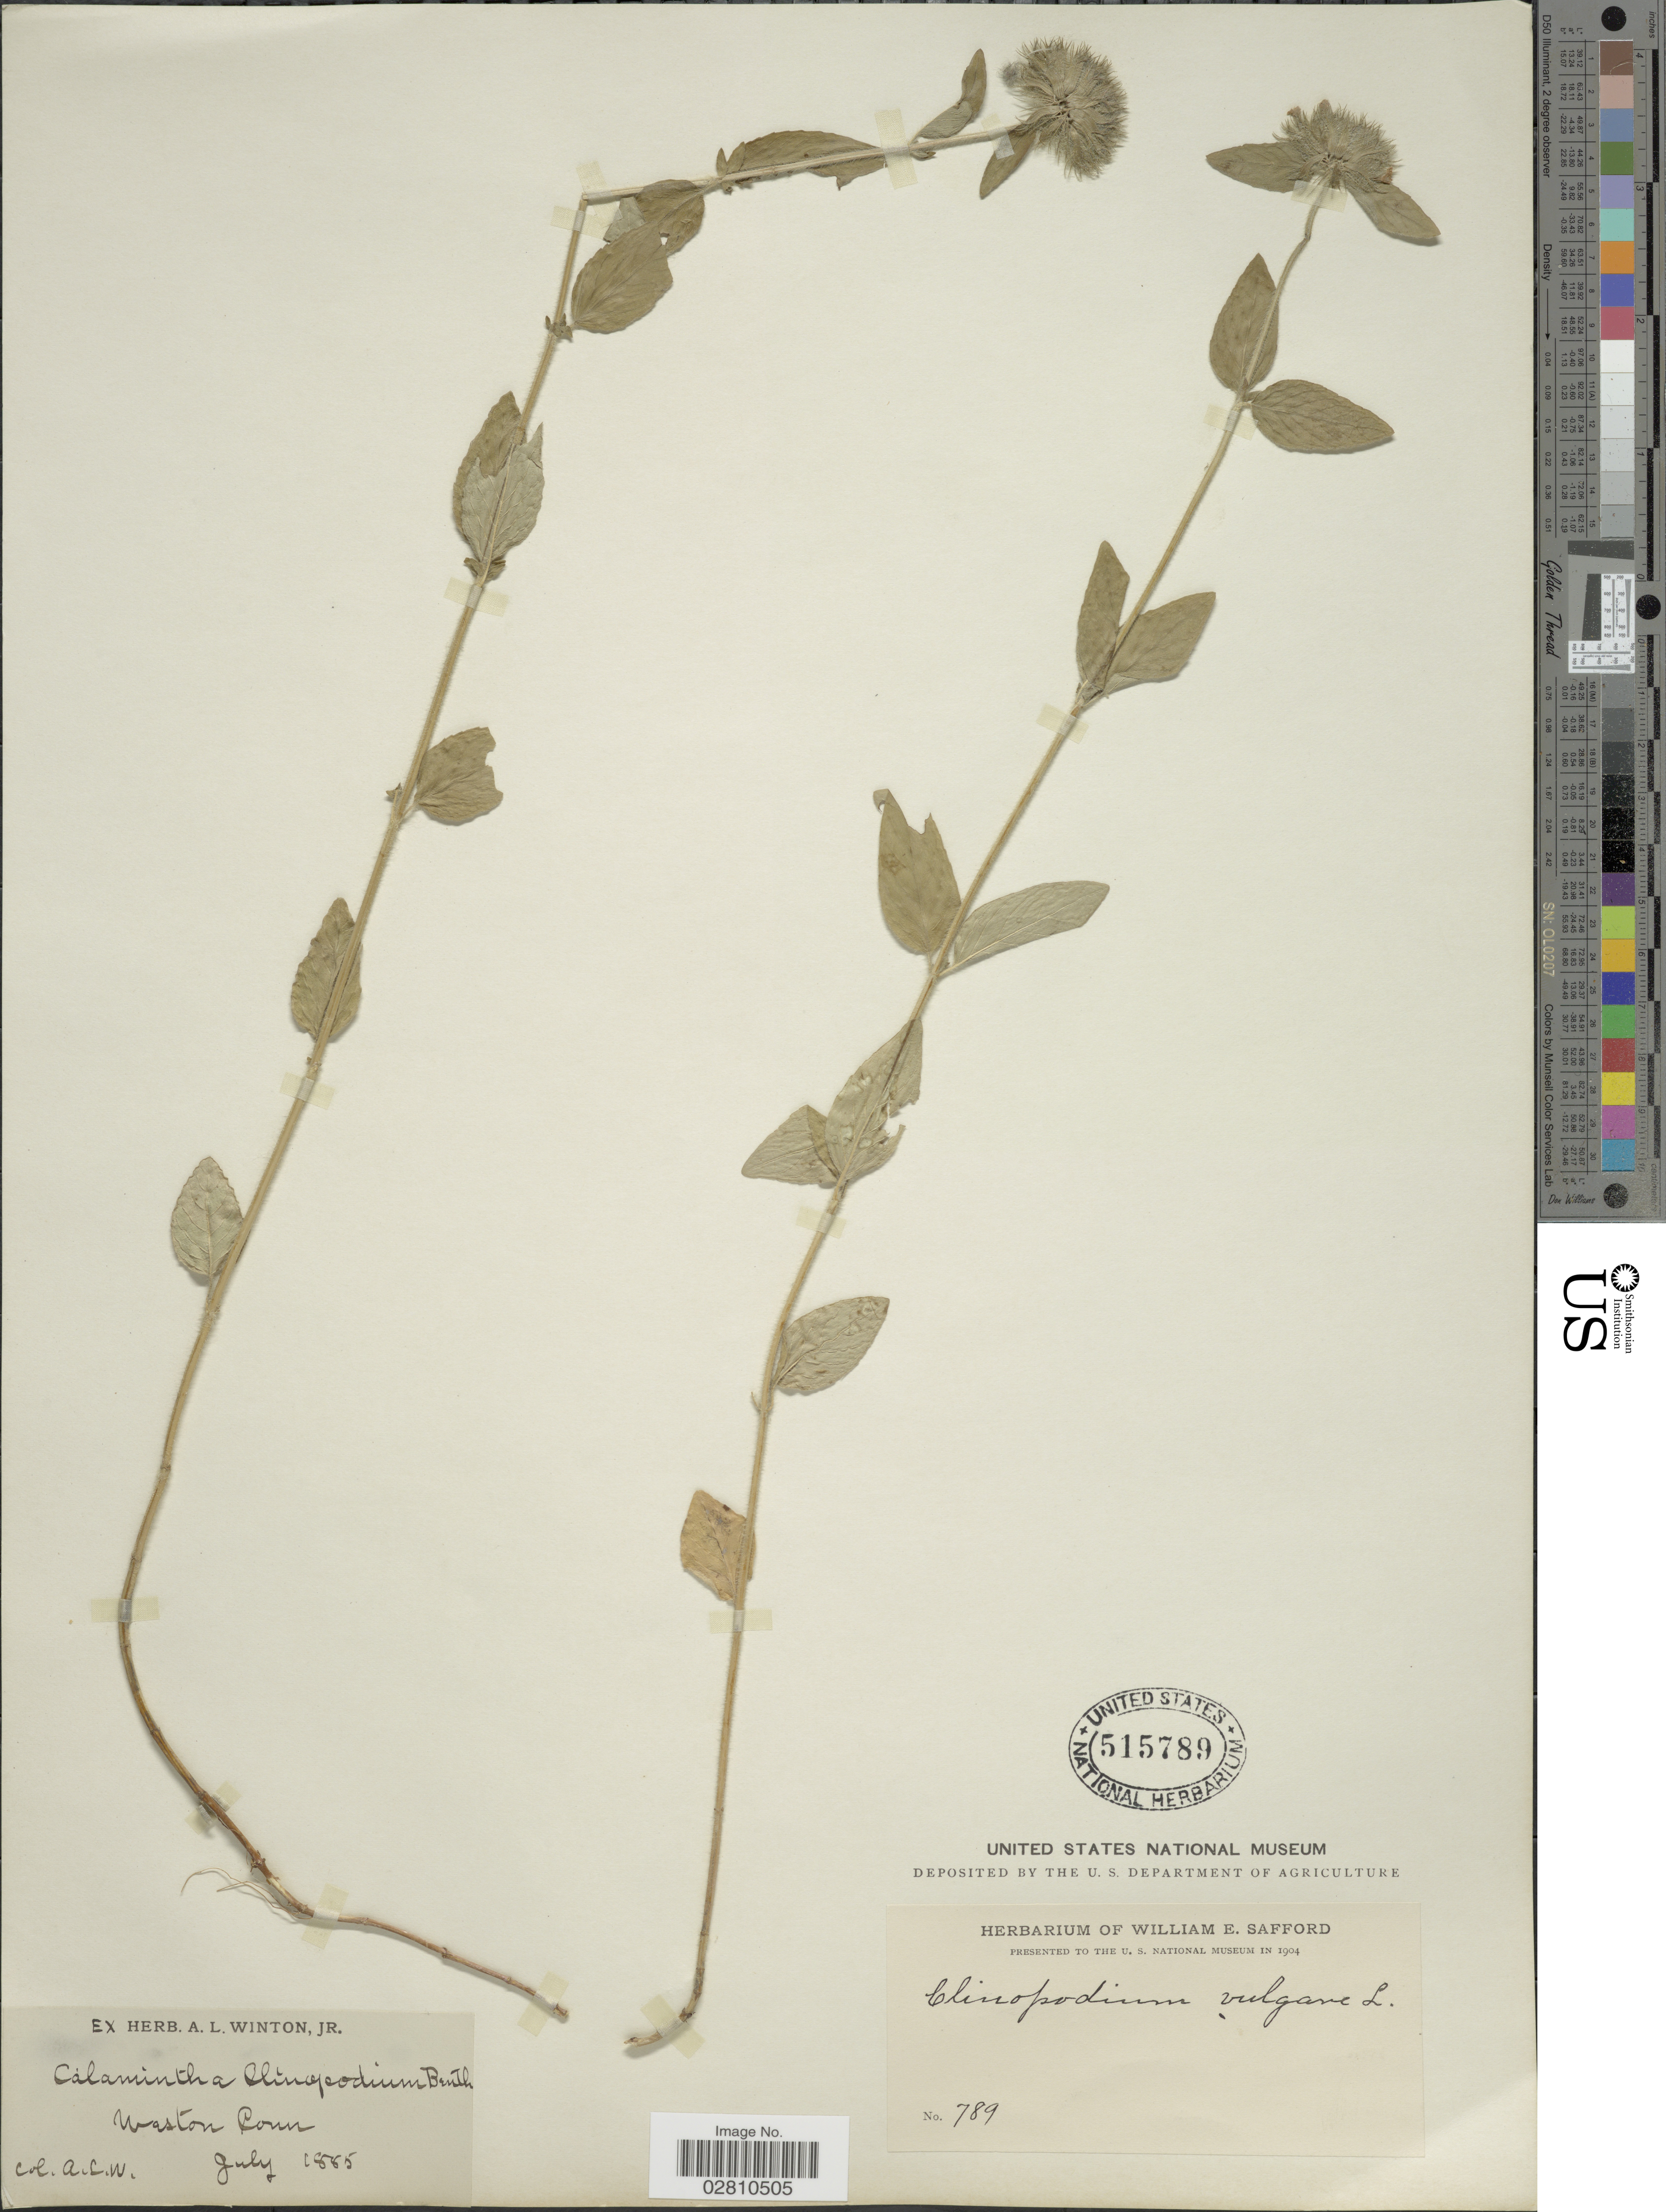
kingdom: Plantae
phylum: Tracheophyta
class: Magnoliopsida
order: Lamiales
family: Lamiaceae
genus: Clinopodium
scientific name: Clinopodium vulgare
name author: L.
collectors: A. Winton Jr.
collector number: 789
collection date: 1885-07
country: United States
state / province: Connecticut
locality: Weston Conn.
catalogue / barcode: US 515789